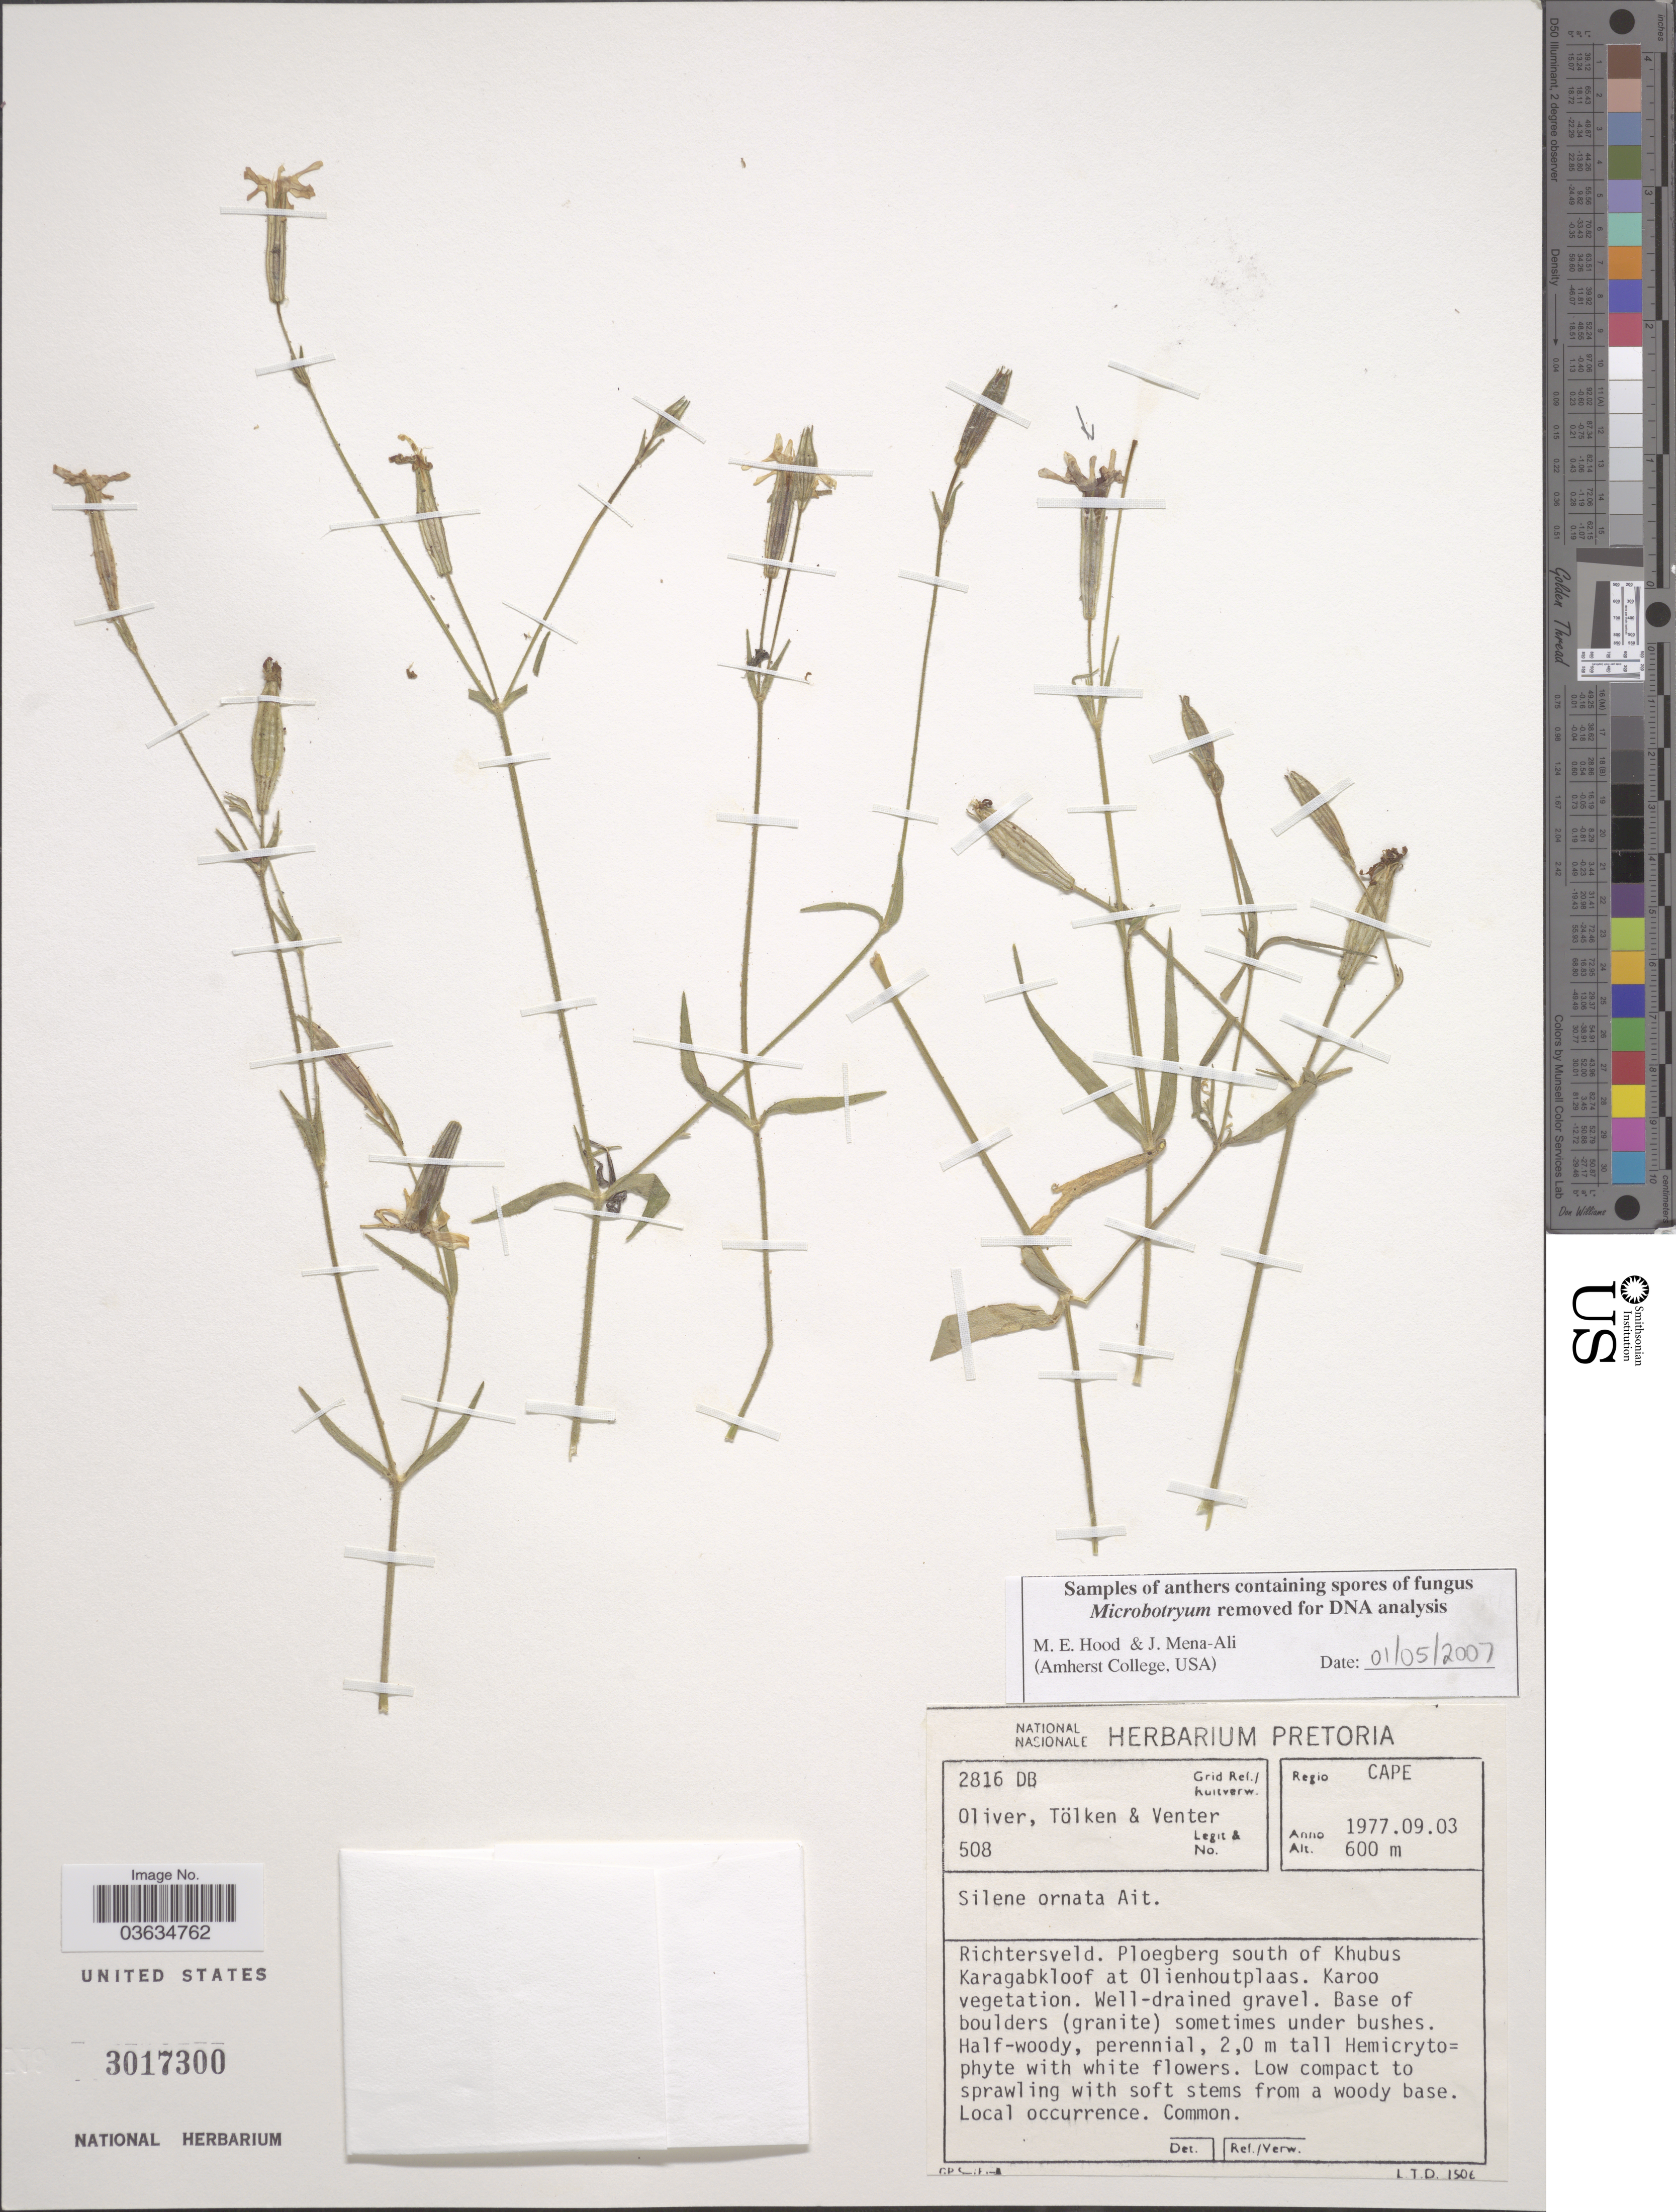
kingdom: Plantae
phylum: Tracheophyta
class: Magnoliopsida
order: Caryophyllales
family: Caryophyllaceae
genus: Silene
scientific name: Silene ornata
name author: Aiton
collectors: Oliver, --, Tolken & -. Venter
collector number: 508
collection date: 1977-09-03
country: South Africa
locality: Grid Ref./ Ruitverw. 2816 DB. Regio Cape. Richtersveld. Ploegberg south of Khubus Karagabkloof at Olienhoutplaas.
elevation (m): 600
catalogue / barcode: US 3017300